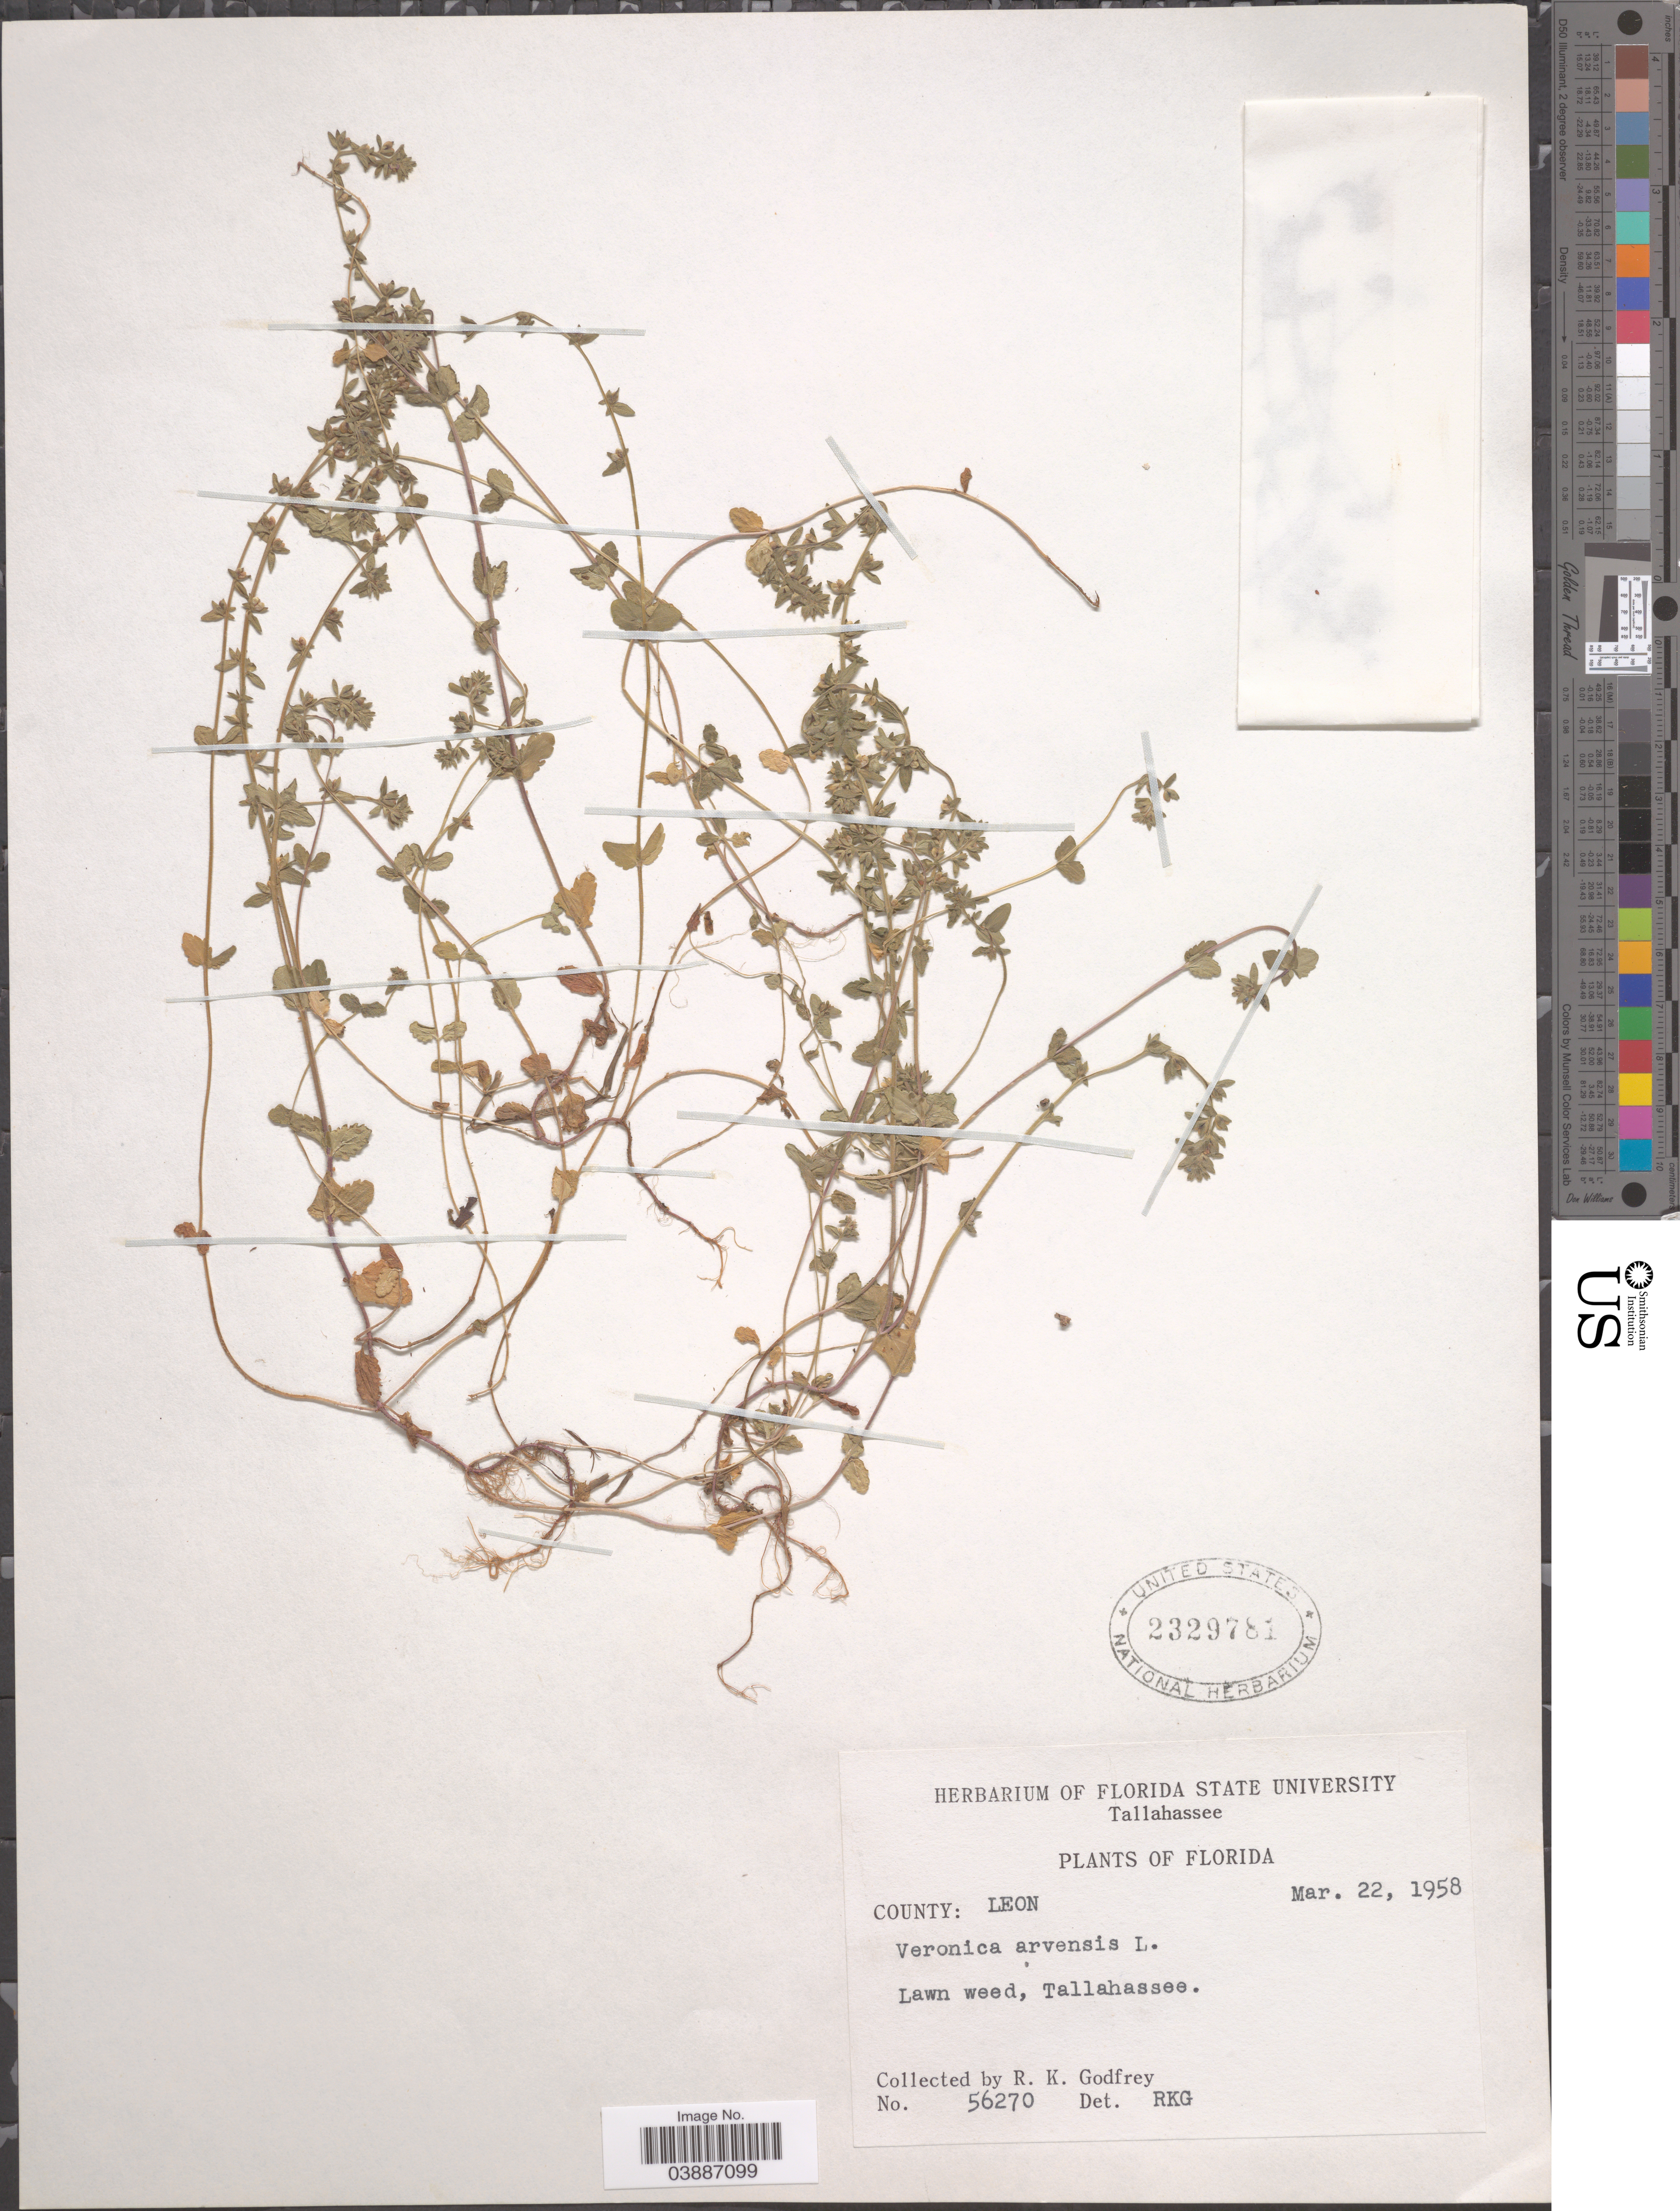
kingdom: Plantae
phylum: Tracheophyta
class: Magnoliopsida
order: Lamiales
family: Plantaginaceae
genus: Veronica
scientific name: Veronica arvensis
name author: L.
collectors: R. K. Godfrey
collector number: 56270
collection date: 1958-03-22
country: United States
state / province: Florida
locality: County: Leon. Tallahassee.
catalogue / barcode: US 2329781